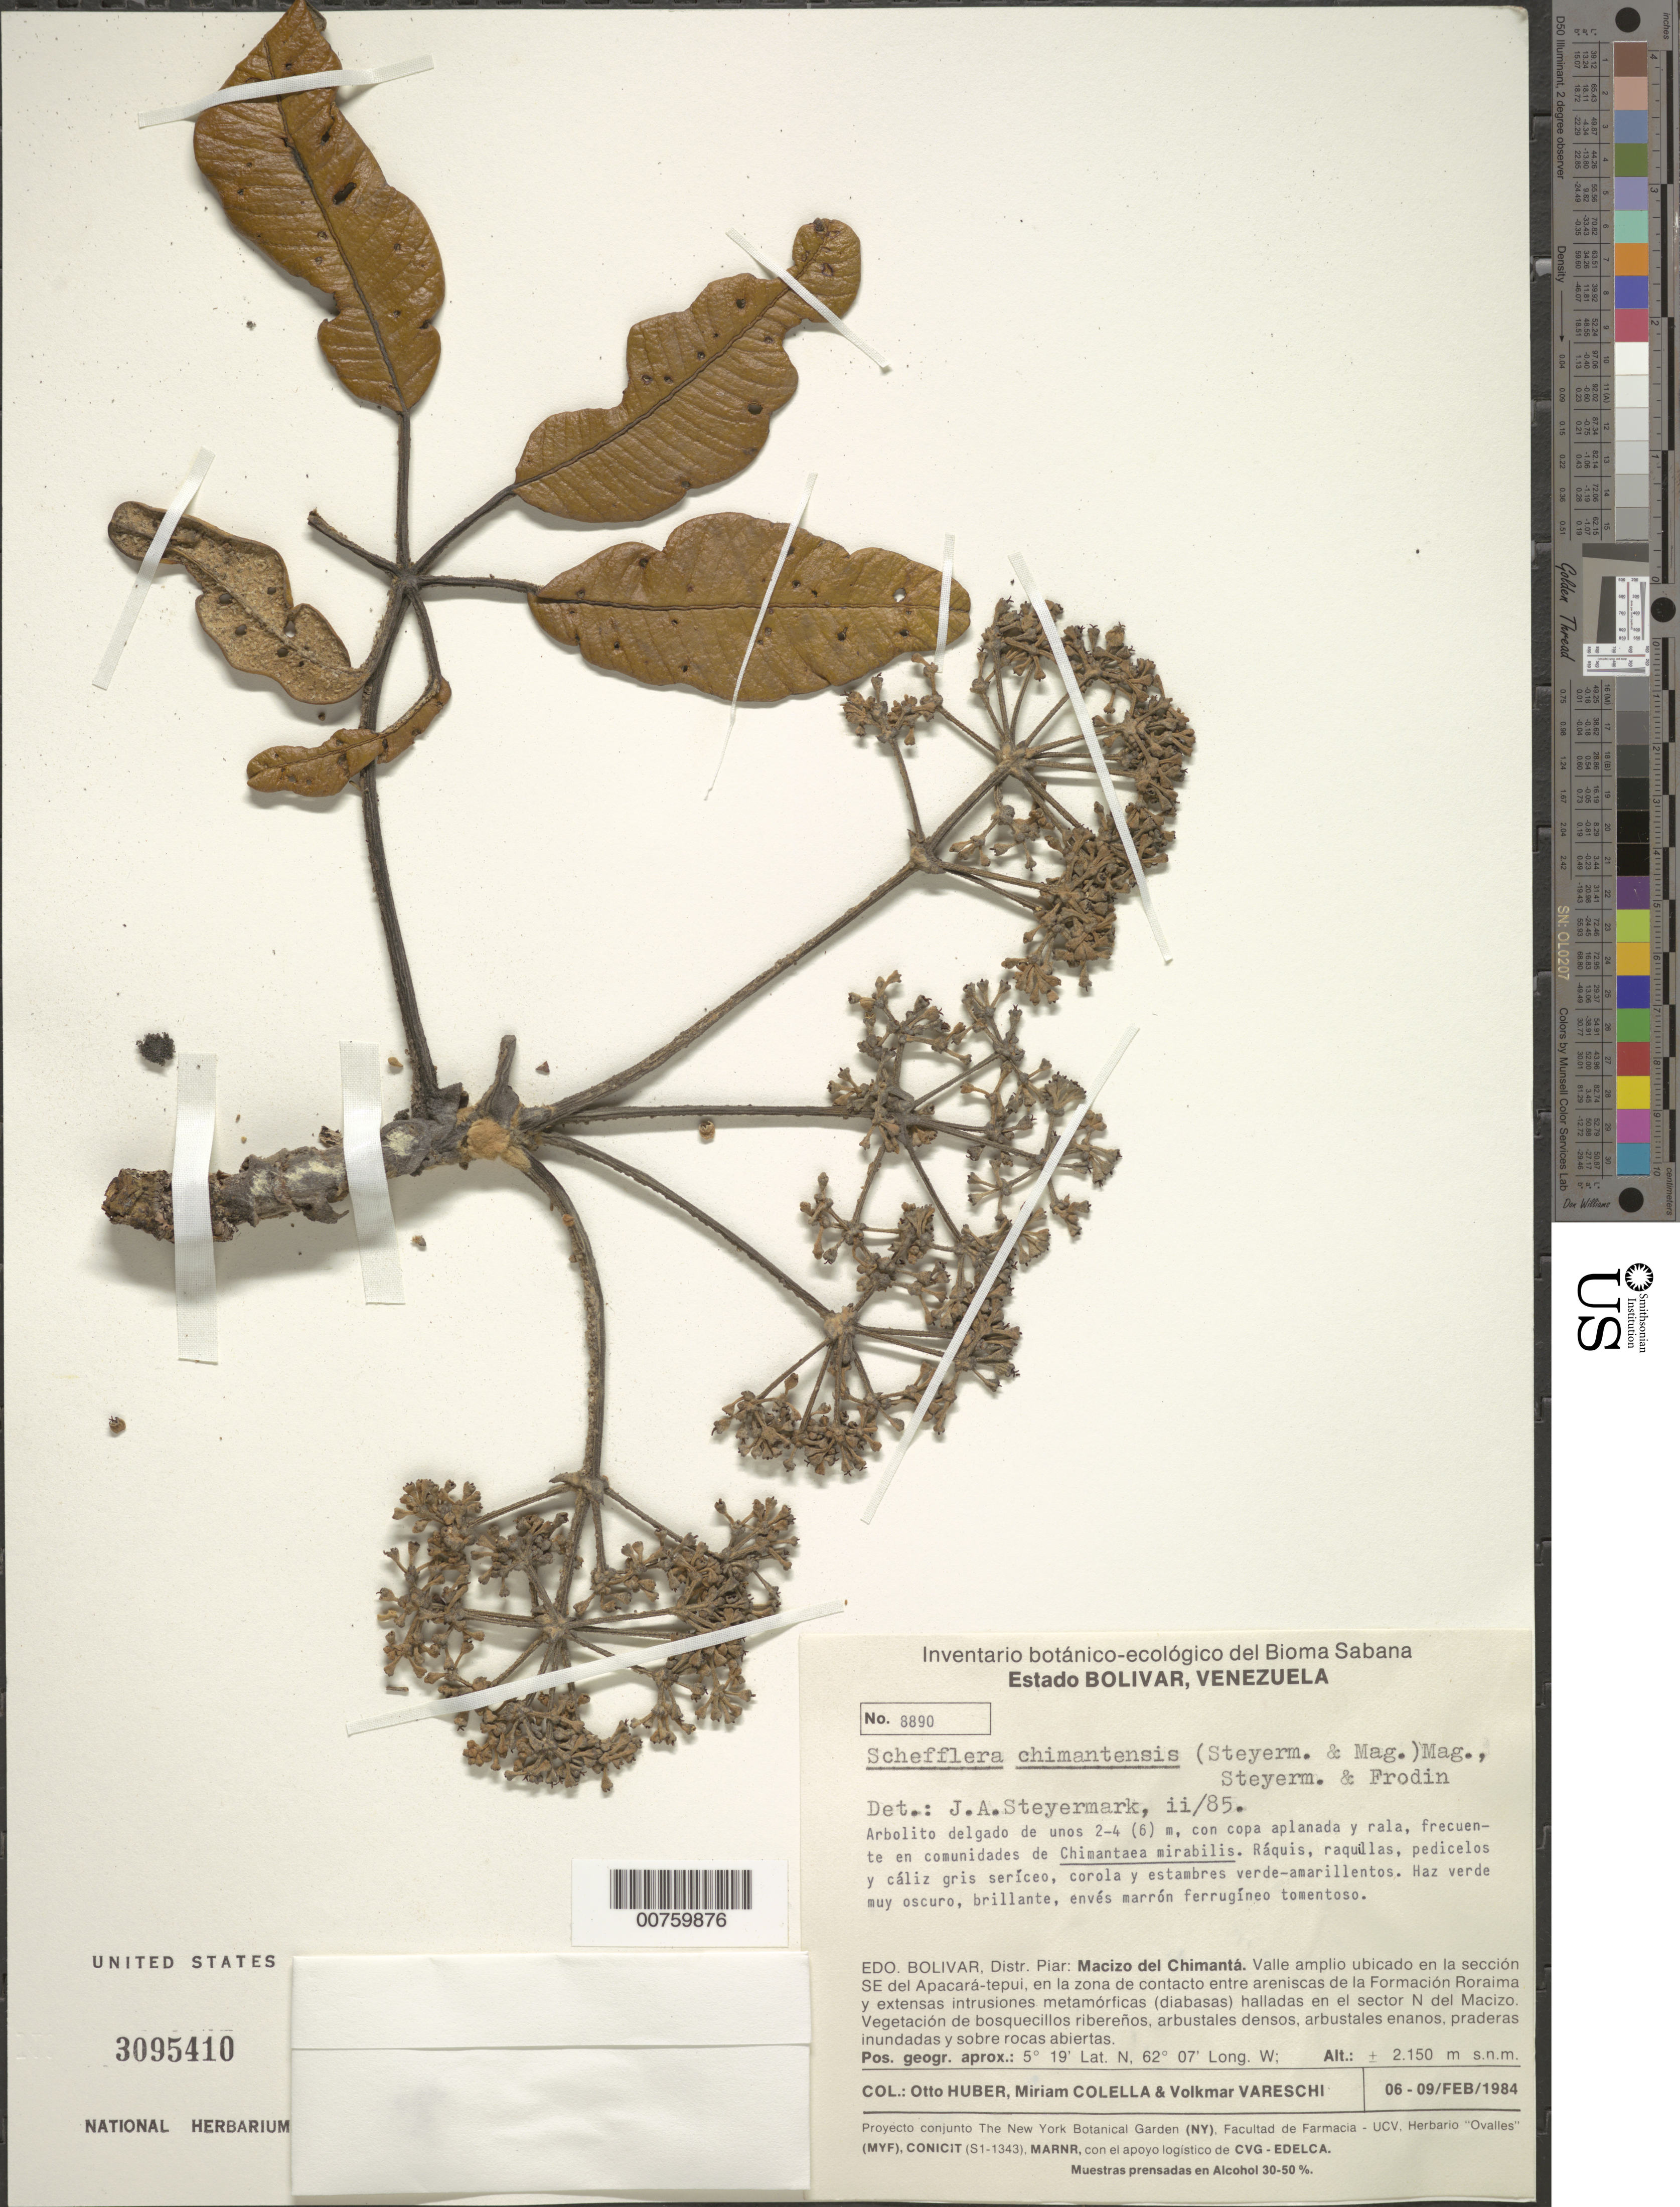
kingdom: Plantae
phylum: Tracheophyta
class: Magnoliopsida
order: Apiales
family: Araliaceae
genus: Schefflera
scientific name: Schefflera chimantensis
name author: (Steyerm. & Maguire) Maguire et al.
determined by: Steyermark, Julian A., (VEN)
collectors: O. Huber, M. Colella & V. Vareschi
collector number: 8890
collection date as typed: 6-Feb-84 to 9-Feb-84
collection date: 1984-02-06/1984-02-09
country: Venezuela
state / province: Bolívar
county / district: Piar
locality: Macizo del Chimantá, sector SE del Apacará-tepuí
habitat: Vegetatión de bosquecillos ribereños, arbustales densos, arbustales enenos, praderas inundadas y sobre rocas abiertas. en la zona de contacto entre…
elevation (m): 2150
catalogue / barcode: US 3095410